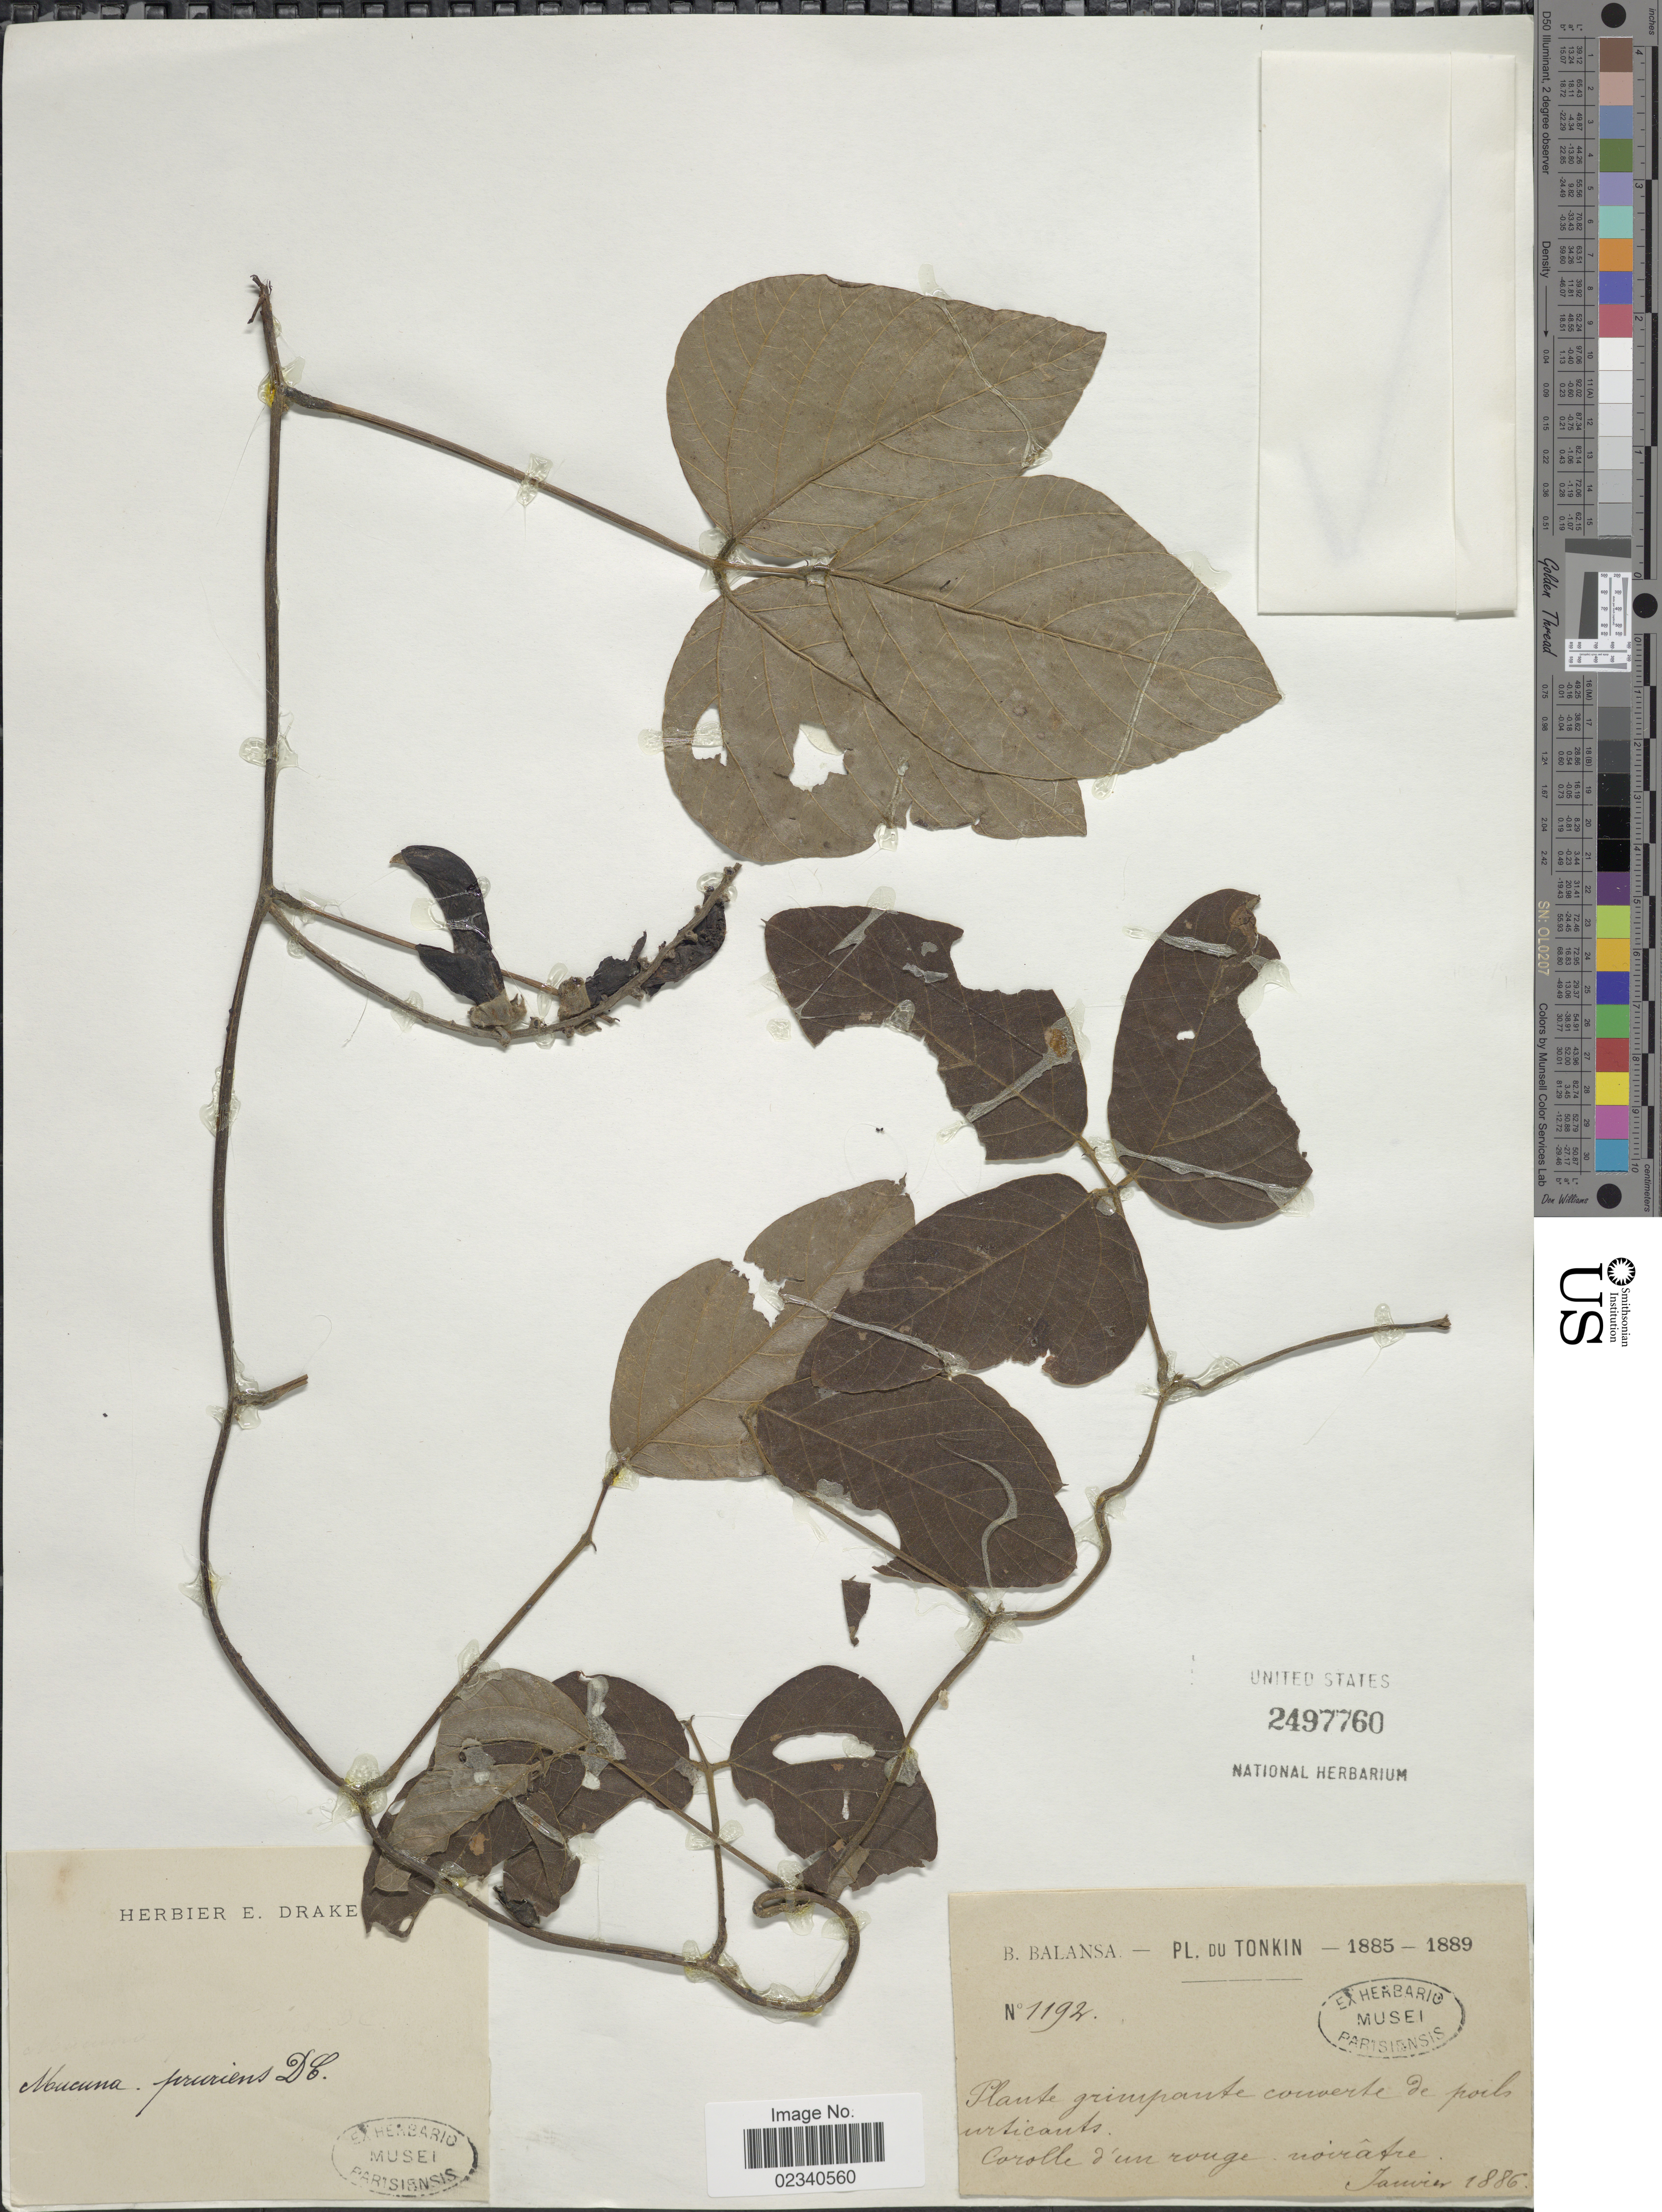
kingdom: Plantae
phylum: Tracheophyta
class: Magnoliopsida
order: Fabales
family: Fabaceae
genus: Mucuna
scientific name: Mucuna pruriens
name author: (L.) DC.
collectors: B. Balansa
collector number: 1192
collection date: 1886-01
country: Vietnam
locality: Tonkin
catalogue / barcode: US 2497760